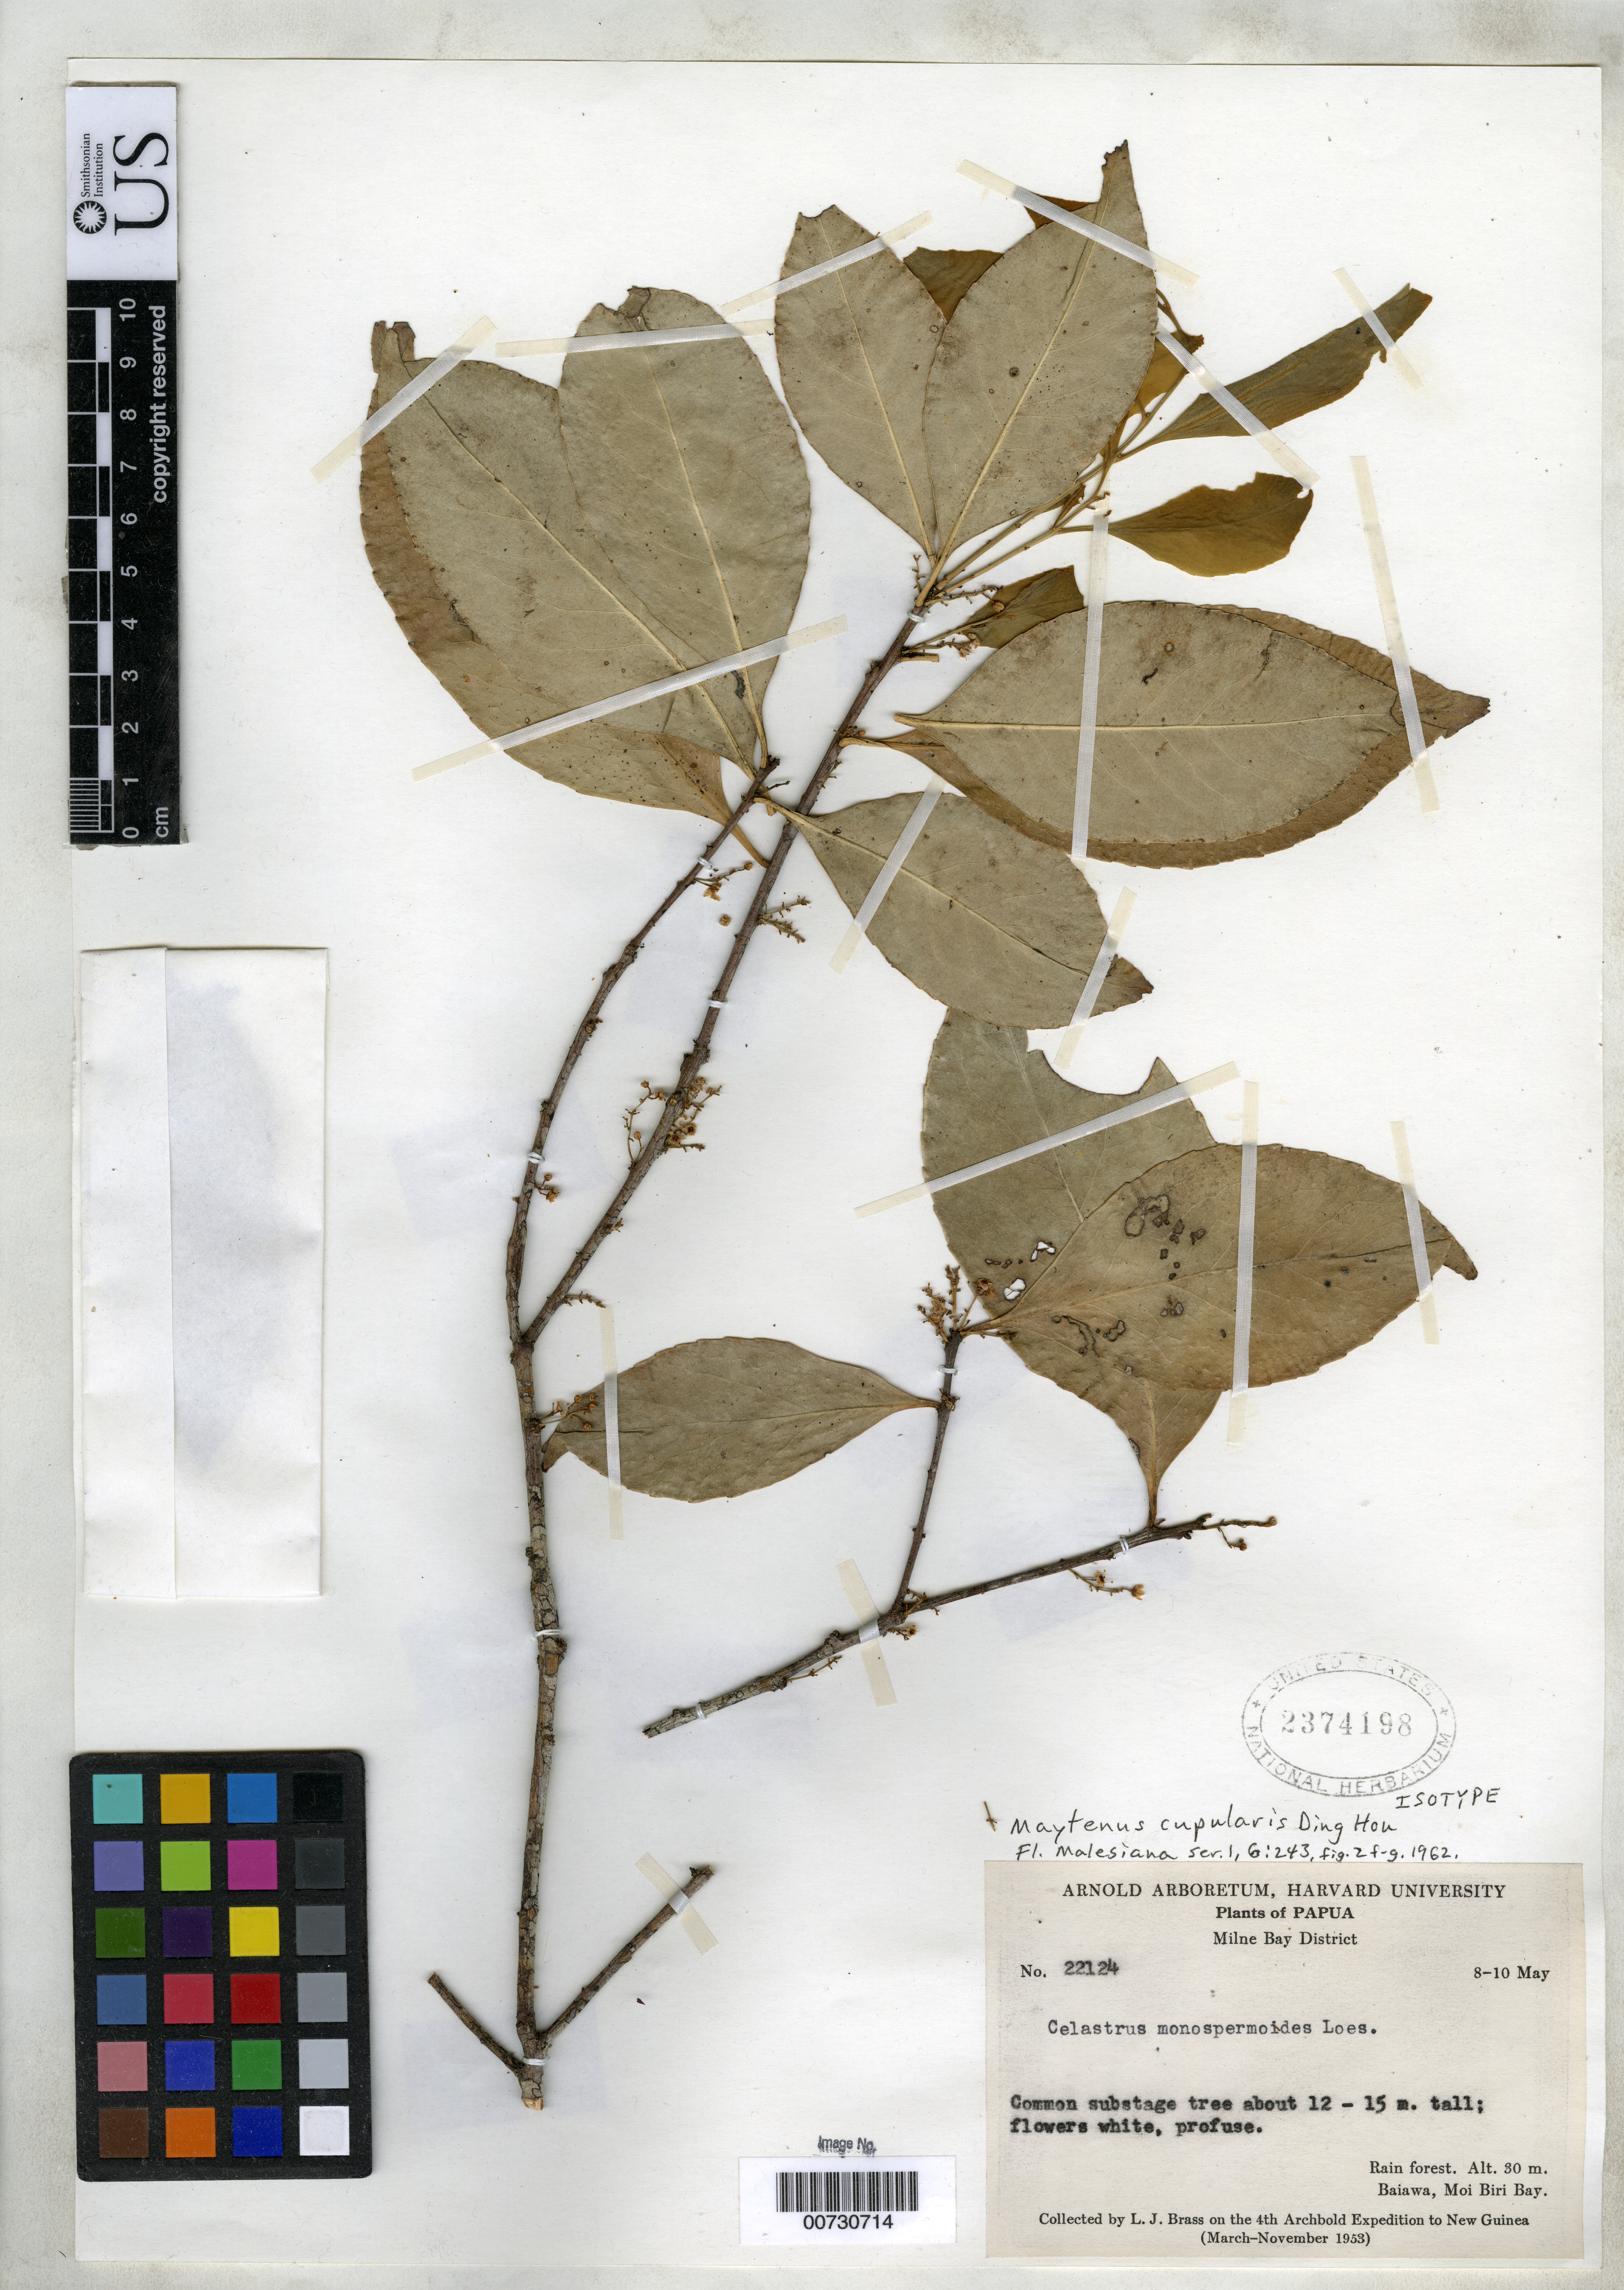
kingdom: Plantae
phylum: Tracheophyta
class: Magnoliopsida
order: Celastrales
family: Celastraceae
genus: Maytenus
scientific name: Maytenus cupularis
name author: Ding Hou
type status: Isotype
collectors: L. J. Brass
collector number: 22124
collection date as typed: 08 May 1953 to 10 May 1953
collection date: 1953-05-08/1953-05-10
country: Papua New Guinea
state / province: Milne Bay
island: New Guinea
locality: Baiawa, Moi Biri Bay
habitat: Rain forest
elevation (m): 30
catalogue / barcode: US 2374198